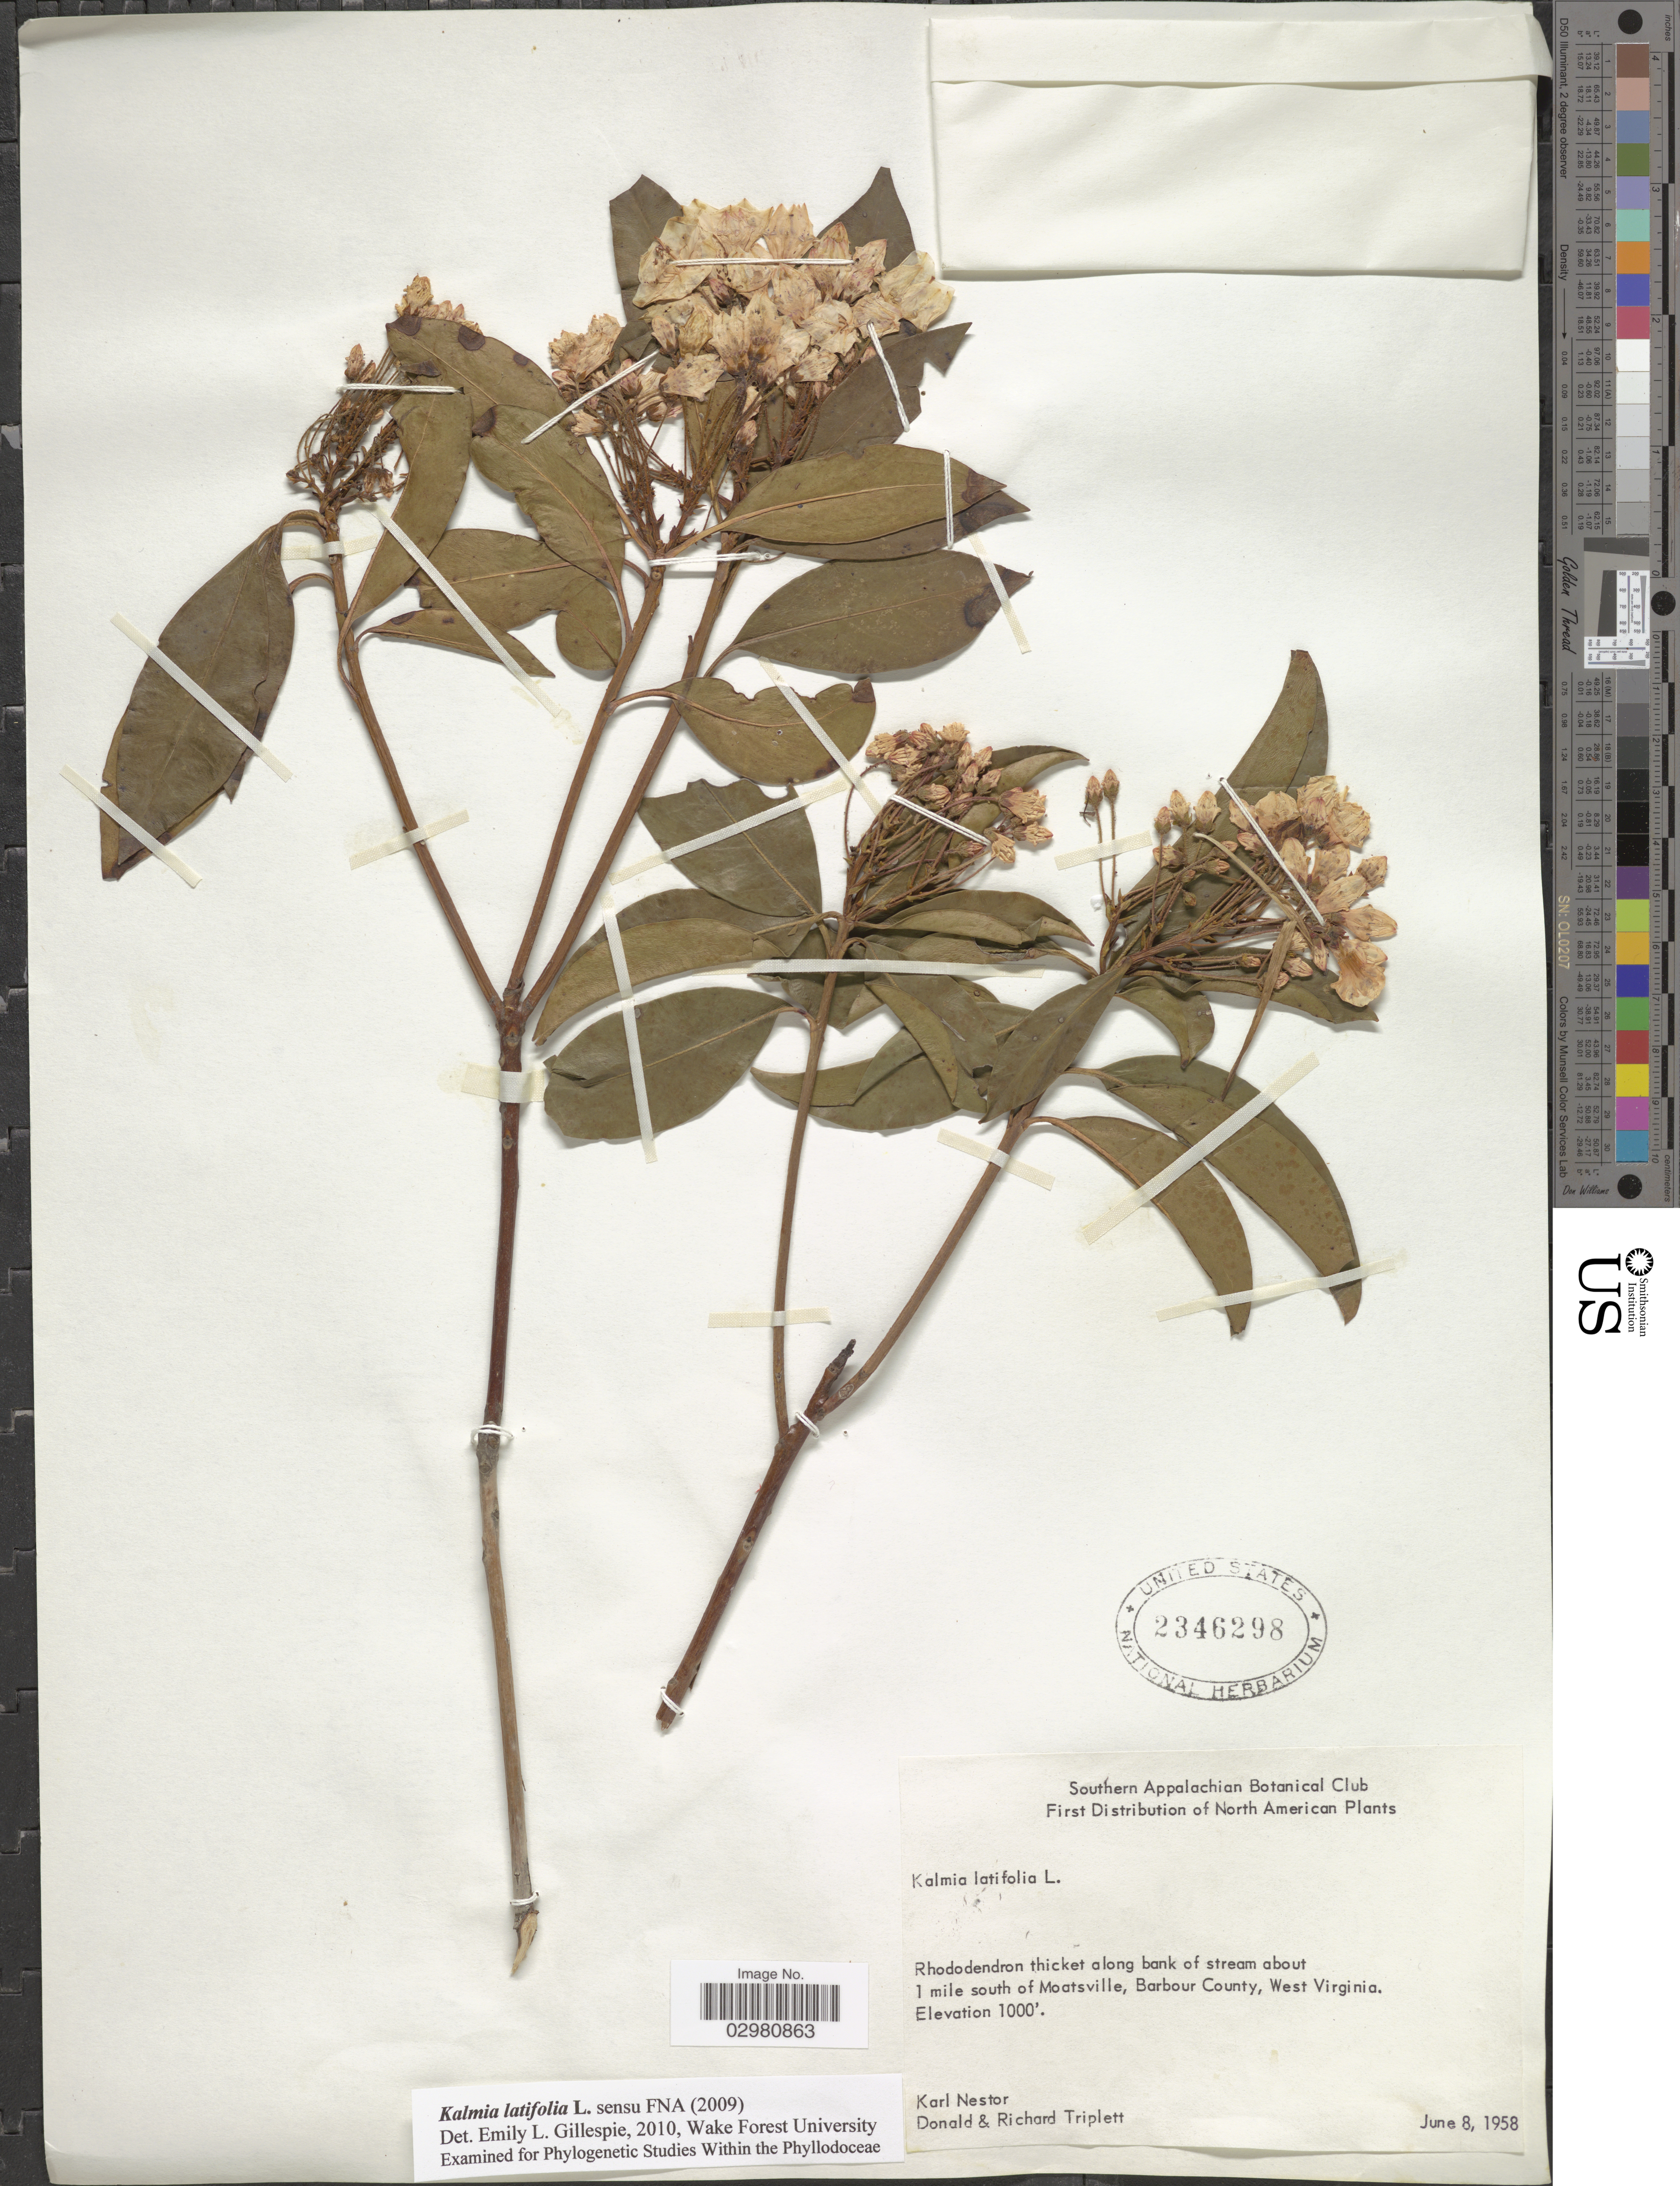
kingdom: Plantae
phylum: Tracheophyta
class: Magnoliopsida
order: Ericales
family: Ericaceae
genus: Kalmia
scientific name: Kalmia latifolia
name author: L.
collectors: K. Nestor, D. Triplett & R. Triplett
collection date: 1958-06-08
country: United States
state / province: West Virginia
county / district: Barbour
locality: Rhododendron thicket along bank of stream about 1 mile south of Moatsville, Barbour County.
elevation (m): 305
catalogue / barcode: US 2346298